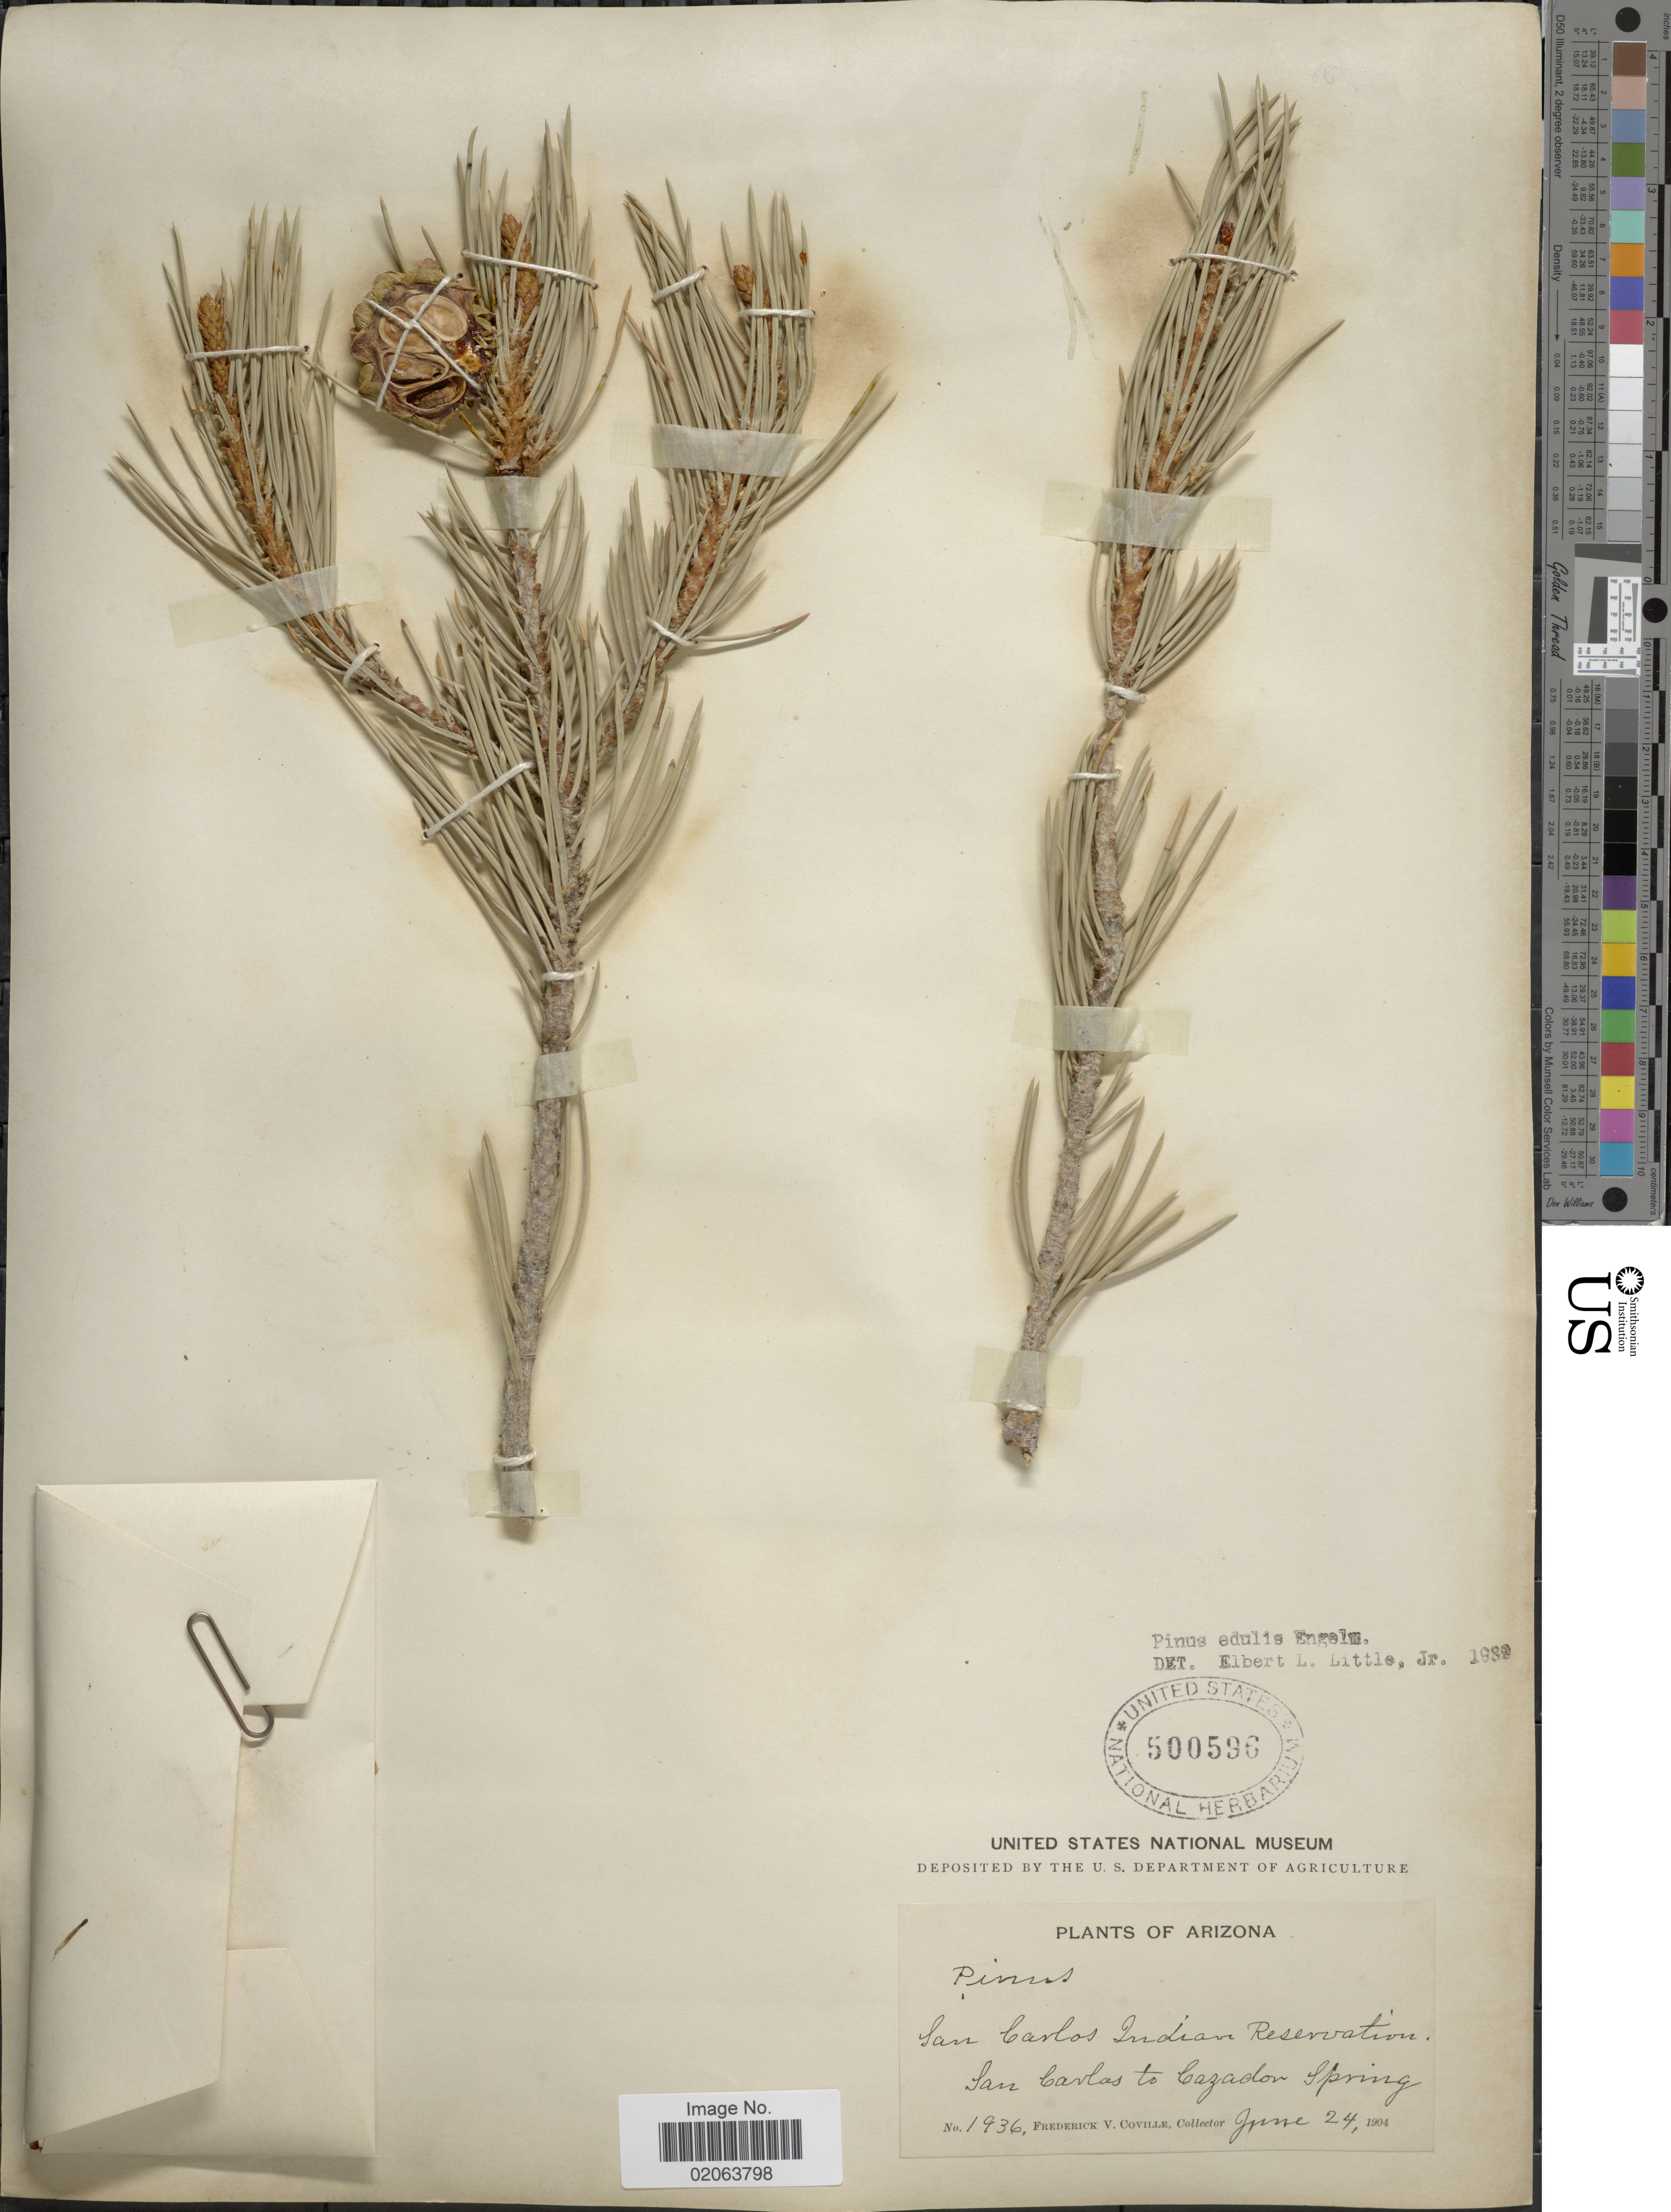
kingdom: Plantae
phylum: Tracheophyta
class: Pinopsida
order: Pinales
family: Pinaceae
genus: Pinus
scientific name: Pinus edulis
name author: Engelm.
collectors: F. V. Coville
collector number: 1936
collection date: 1904-06-24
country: United States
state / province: Arizona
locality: San Carlos Indian Reservation. San Carlos to Cazadon Spring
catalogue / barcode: US 500596